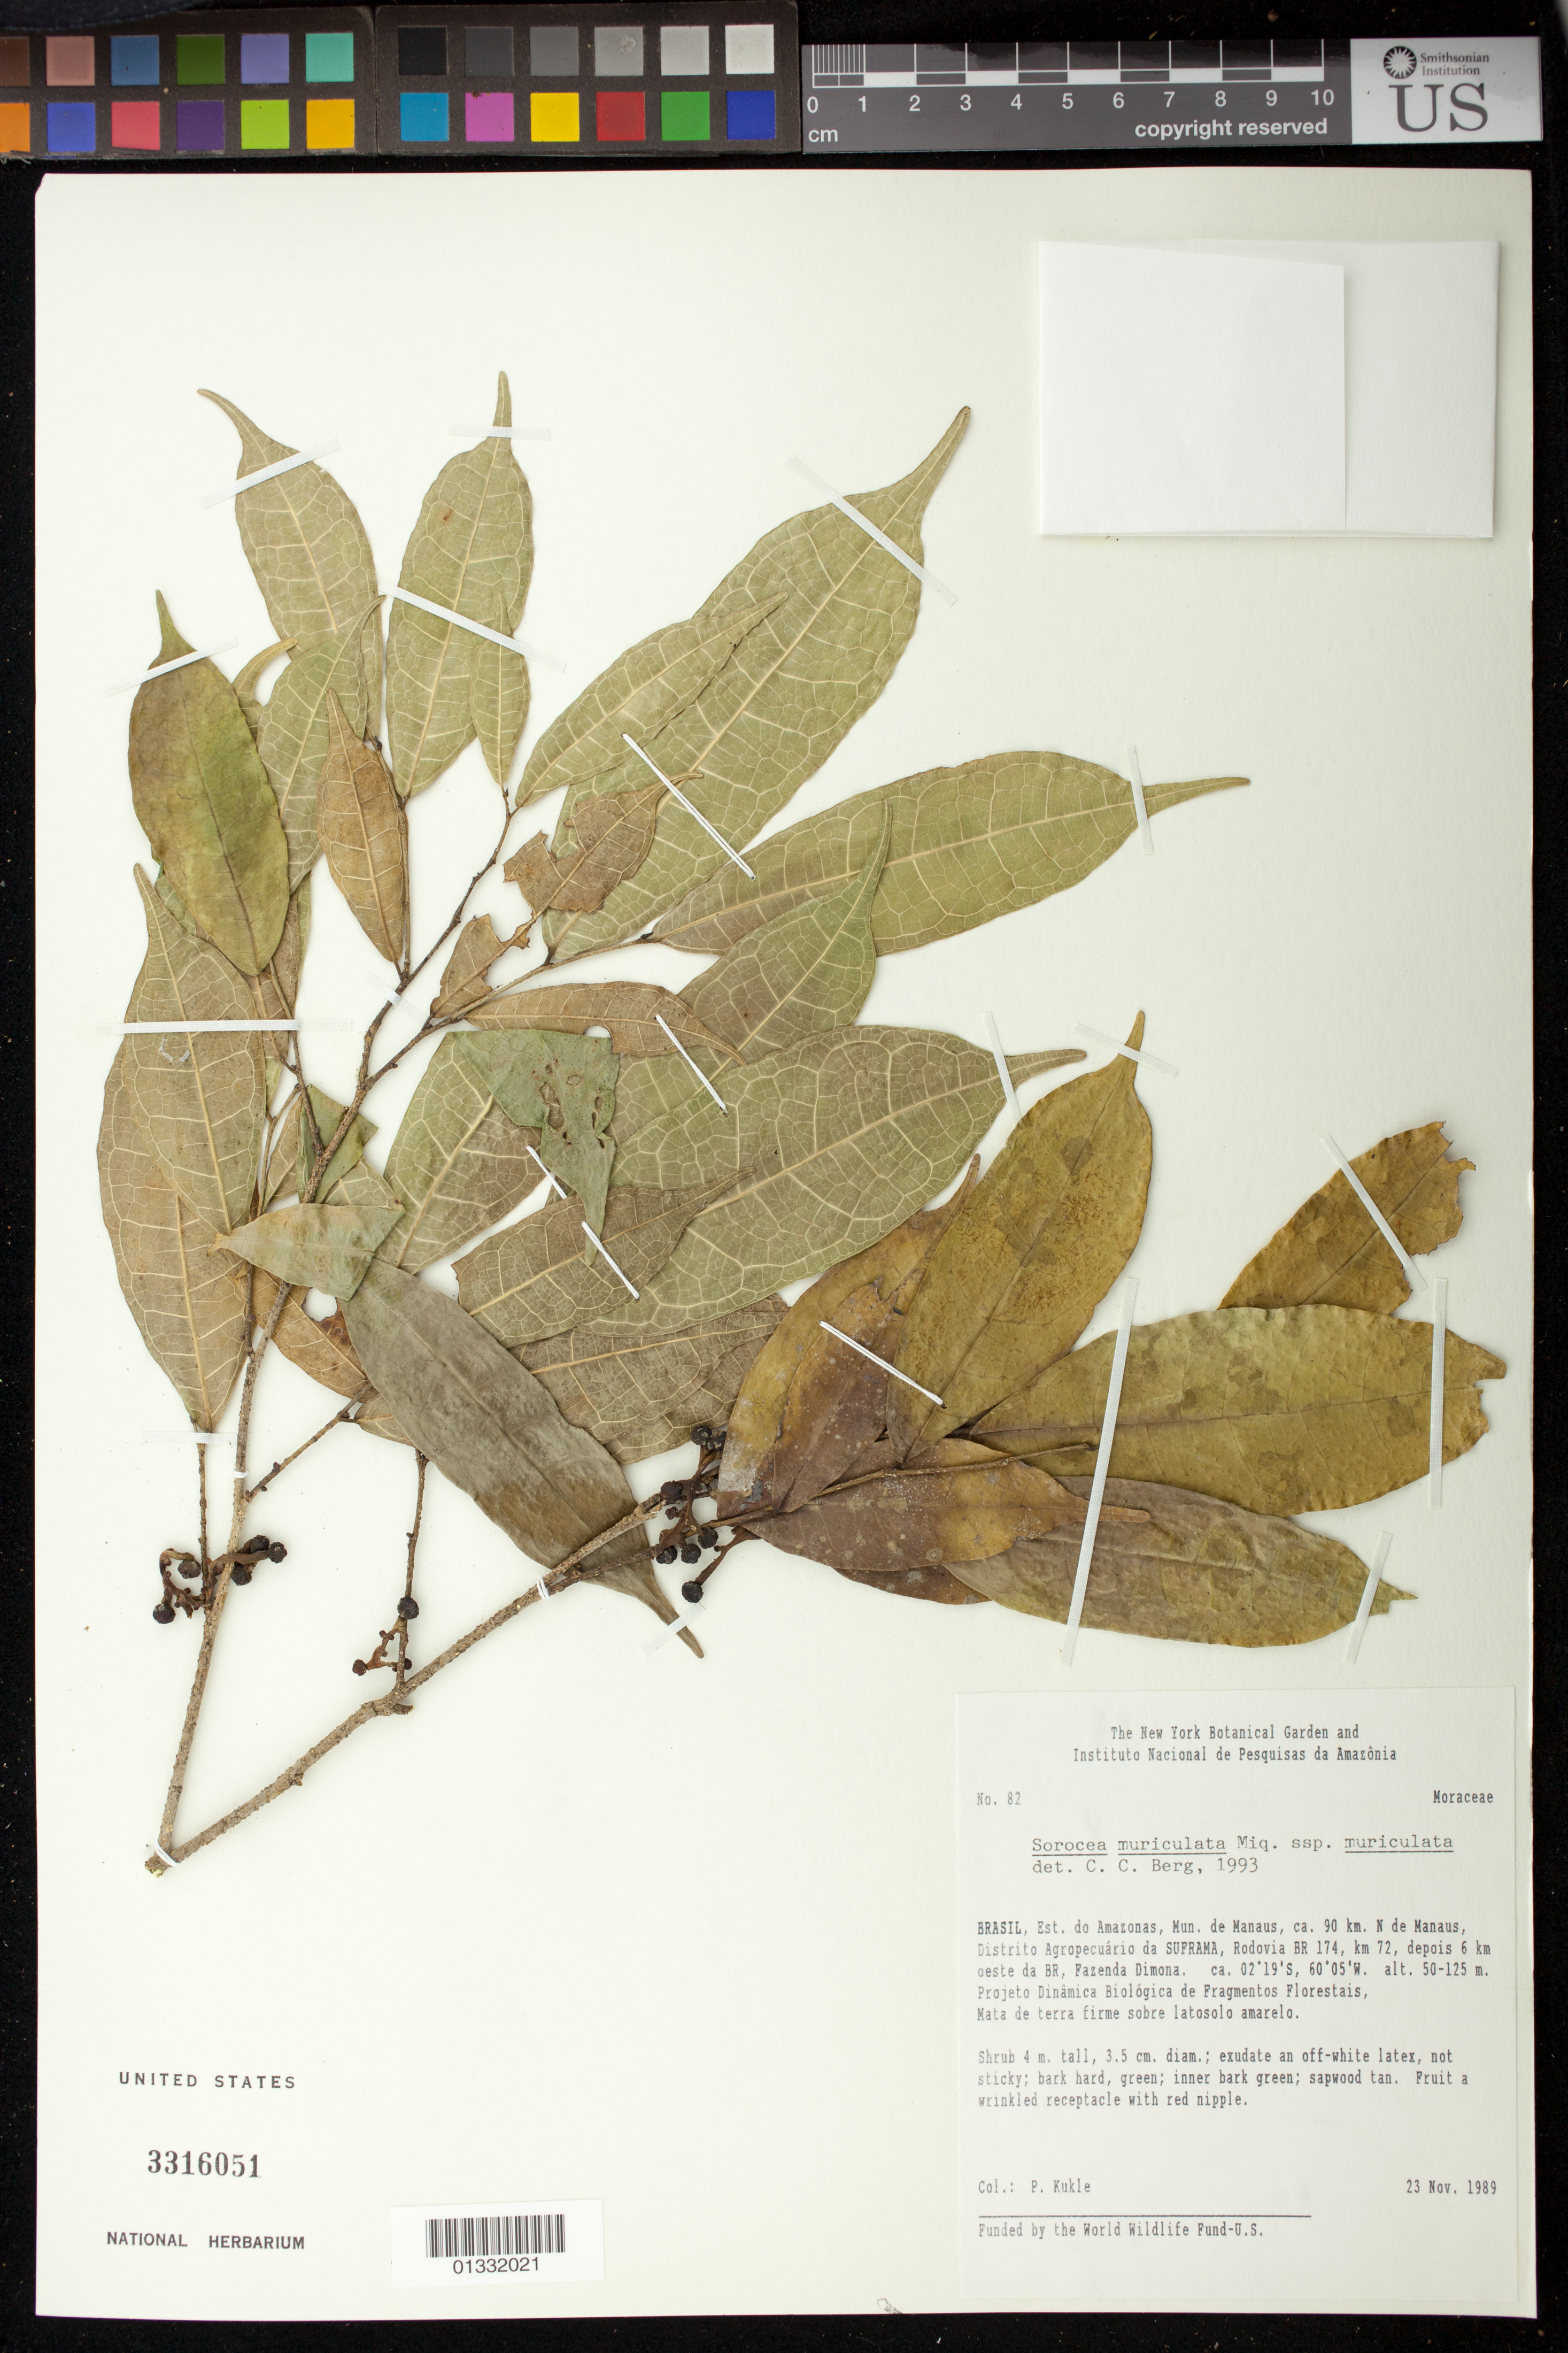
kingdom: Plantae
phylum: Tracheophyta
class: Magnoliopsida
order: Rosales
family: Moraceae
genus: Sorocea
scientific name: Sorocea muriculata subsp. muriculata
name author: Miq.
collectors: P. Kukle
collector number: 82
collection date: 1989-11-23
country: Brazil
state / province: Amazônas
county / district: Manaus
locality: ca. 90km N de Manaus, Distrito Agroecológico da SUFRAMA, ROdovia BR 174, km 72, depois 6km oeste da BR, Fazenda Dimona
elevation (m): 50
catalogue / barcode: US 3316051